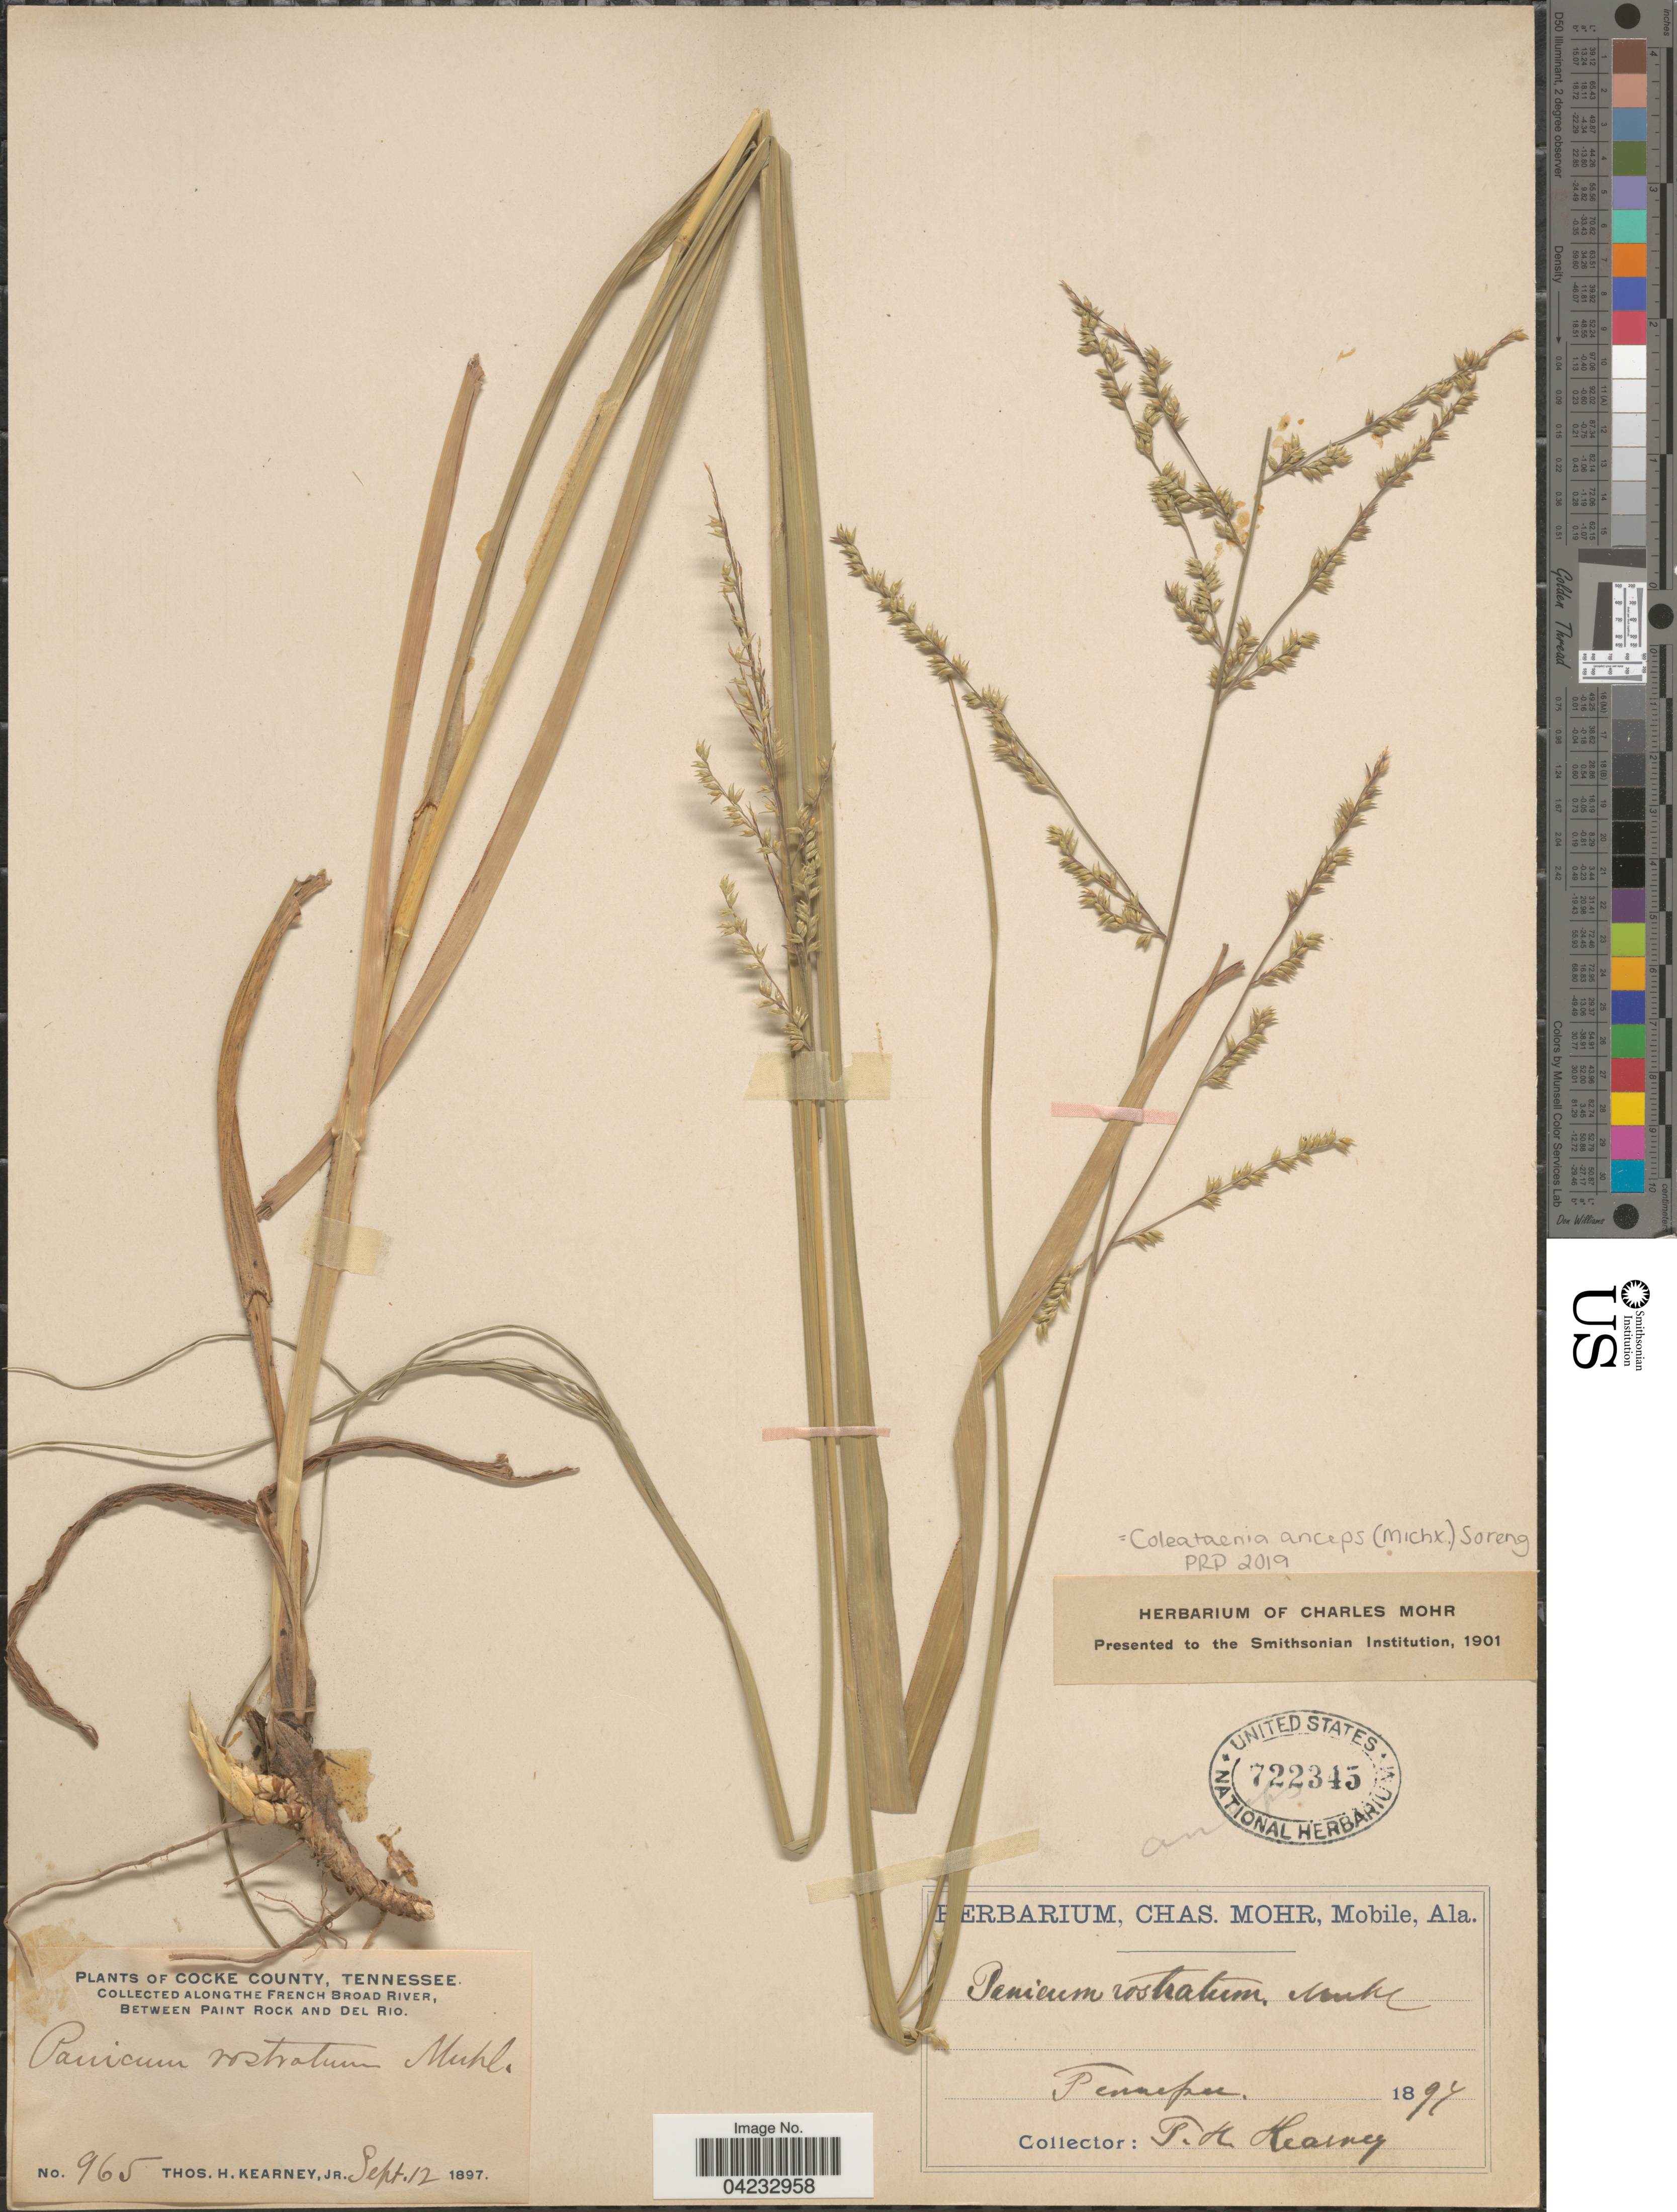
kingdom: Plantae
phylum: Tracheophyta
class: Liliopsida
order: Poales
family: Poaceae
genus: Coleataenia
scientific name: Coleataenia anceps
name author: (Michx.) Soreng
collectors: T. H. Kearney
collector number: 965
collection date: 1897-09-12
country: United States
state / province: Tennessee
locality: Cocke County. Along the French Broad River, between Paint Rock and Del Rio.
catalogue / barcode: US 722345